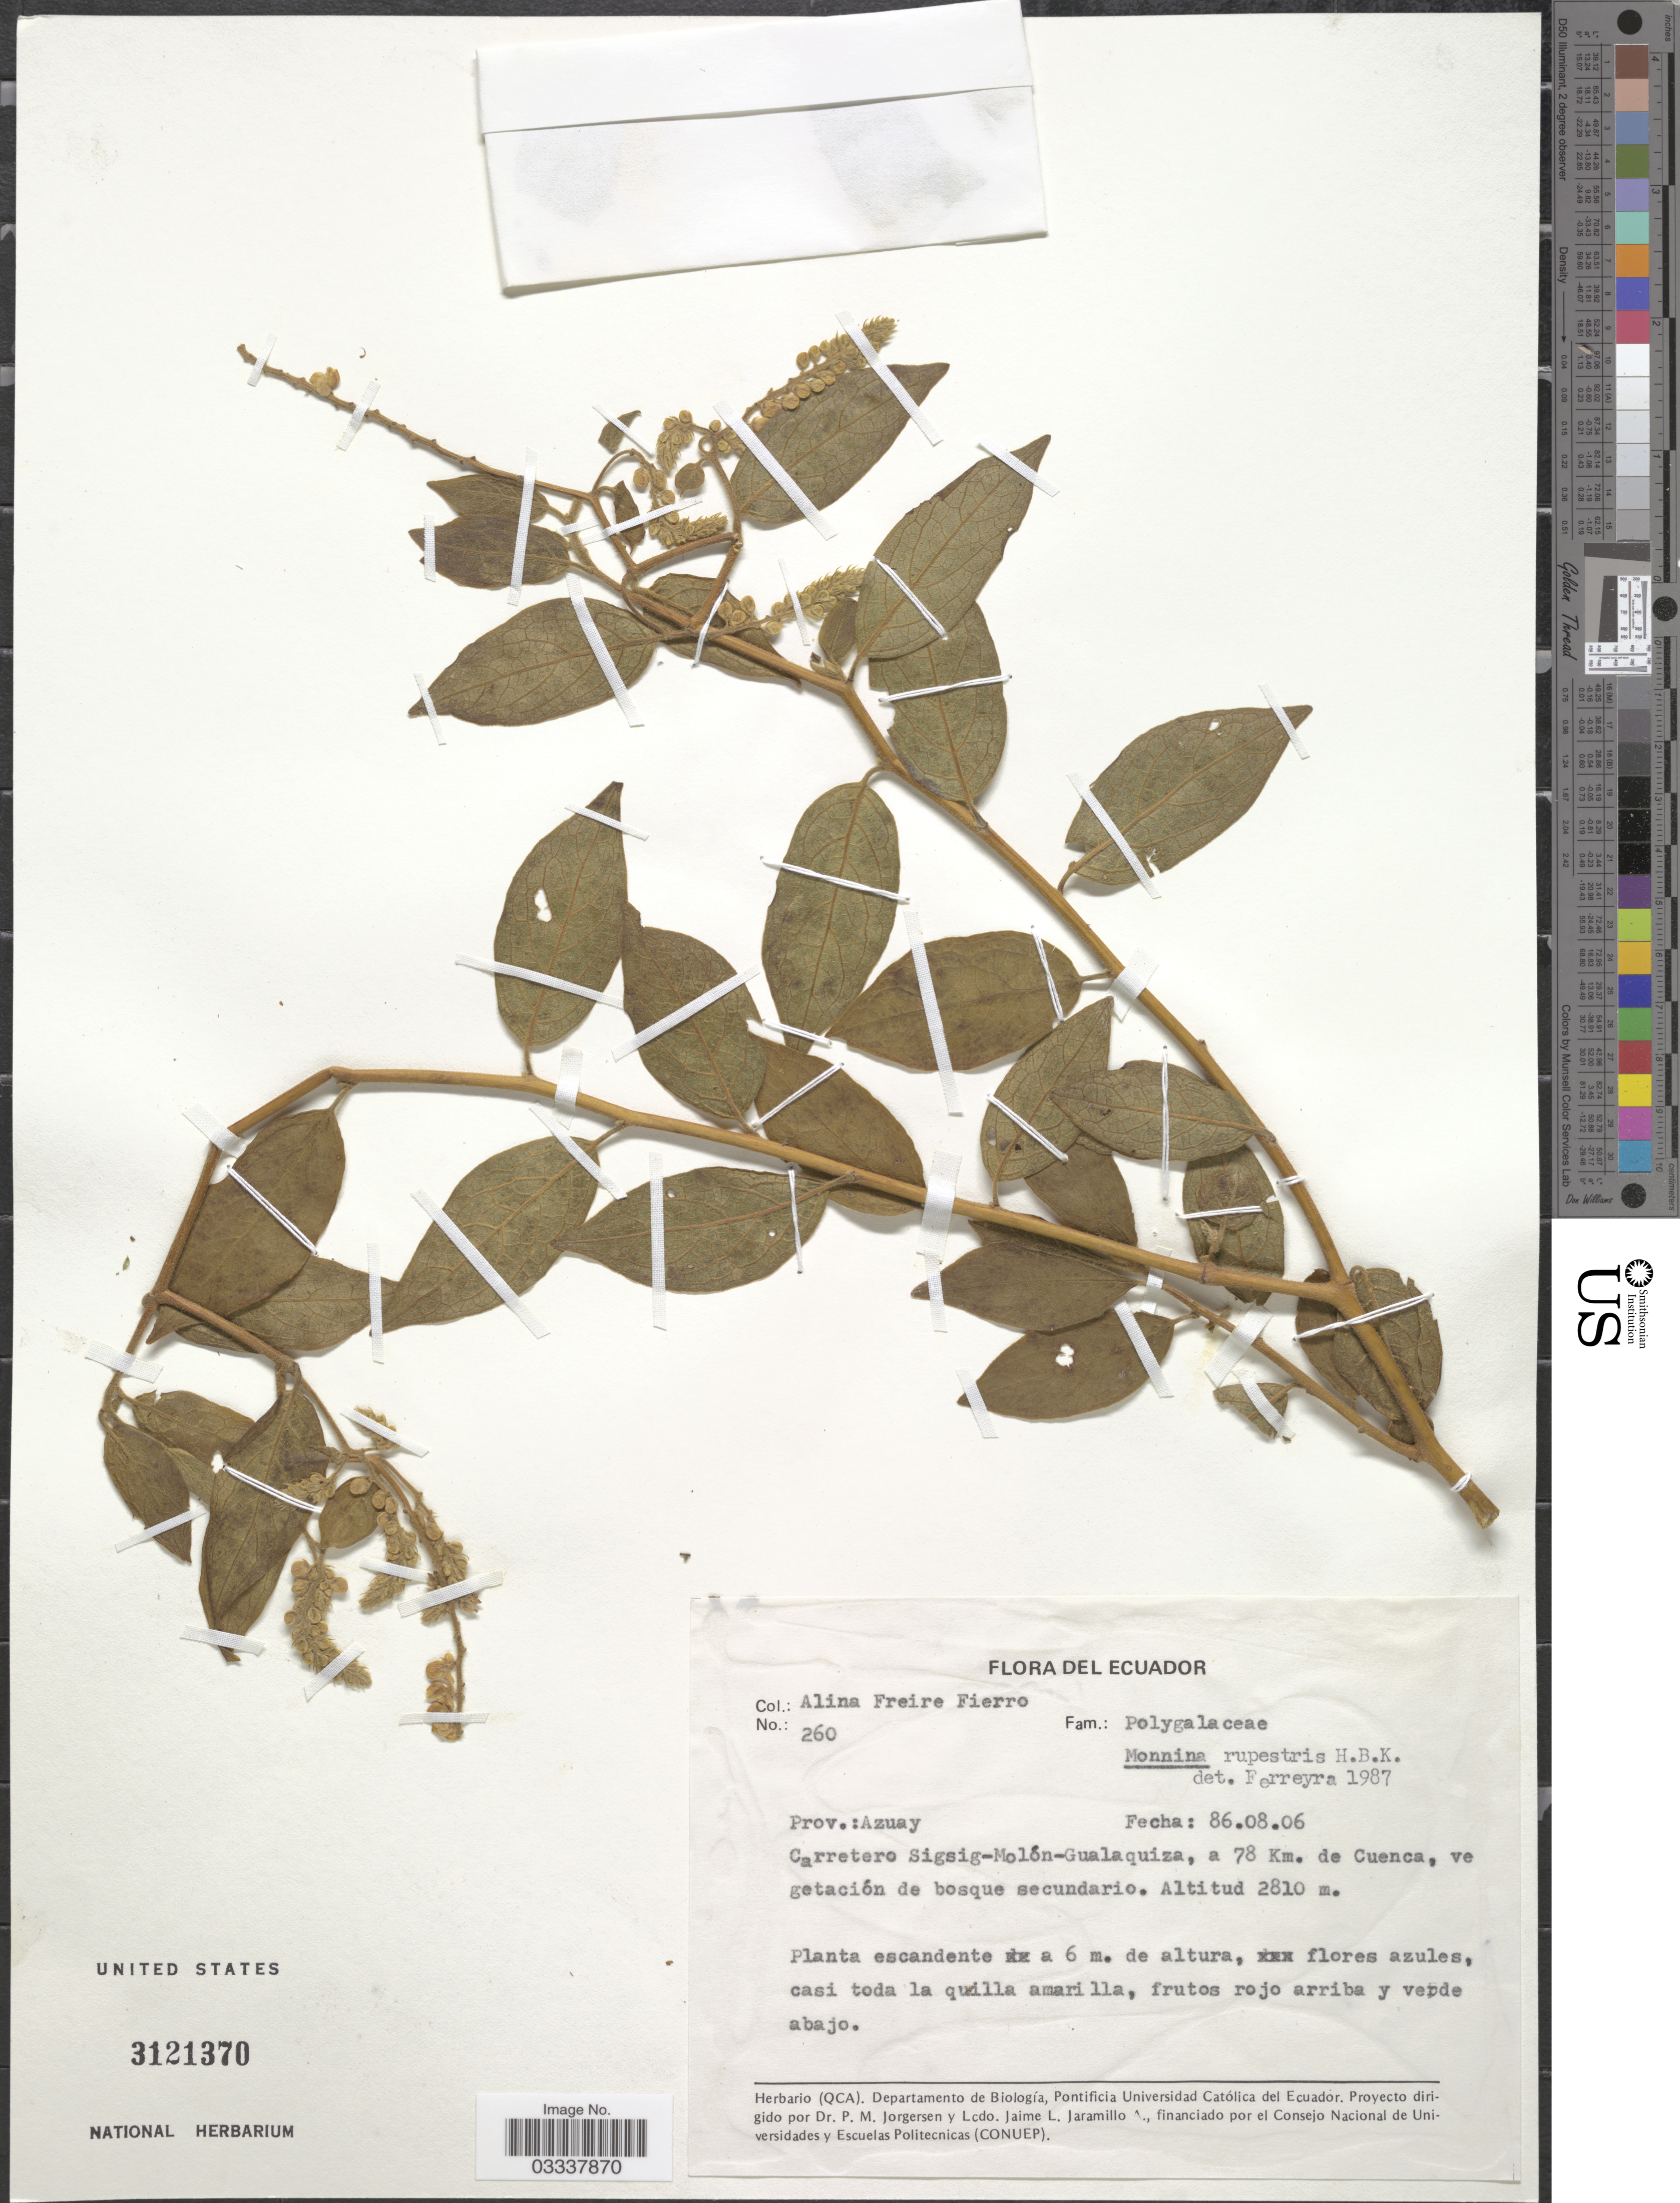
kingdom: Plantae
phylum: Tracheophyta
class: Magnoliopsida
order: Fabales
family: Polygalaceae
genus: Monnina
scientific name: Monnina rupestris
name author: Kunth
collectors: A. Freire-Fierro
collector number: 260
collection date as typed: Transcribed d/m/y: 6/8/86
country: Ecuador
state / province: Azuay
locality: Carretero Sigsig-Molón-Gualaquiza, a 78 Km. de Cuenca.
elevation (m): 2810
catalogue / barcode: US 3121370